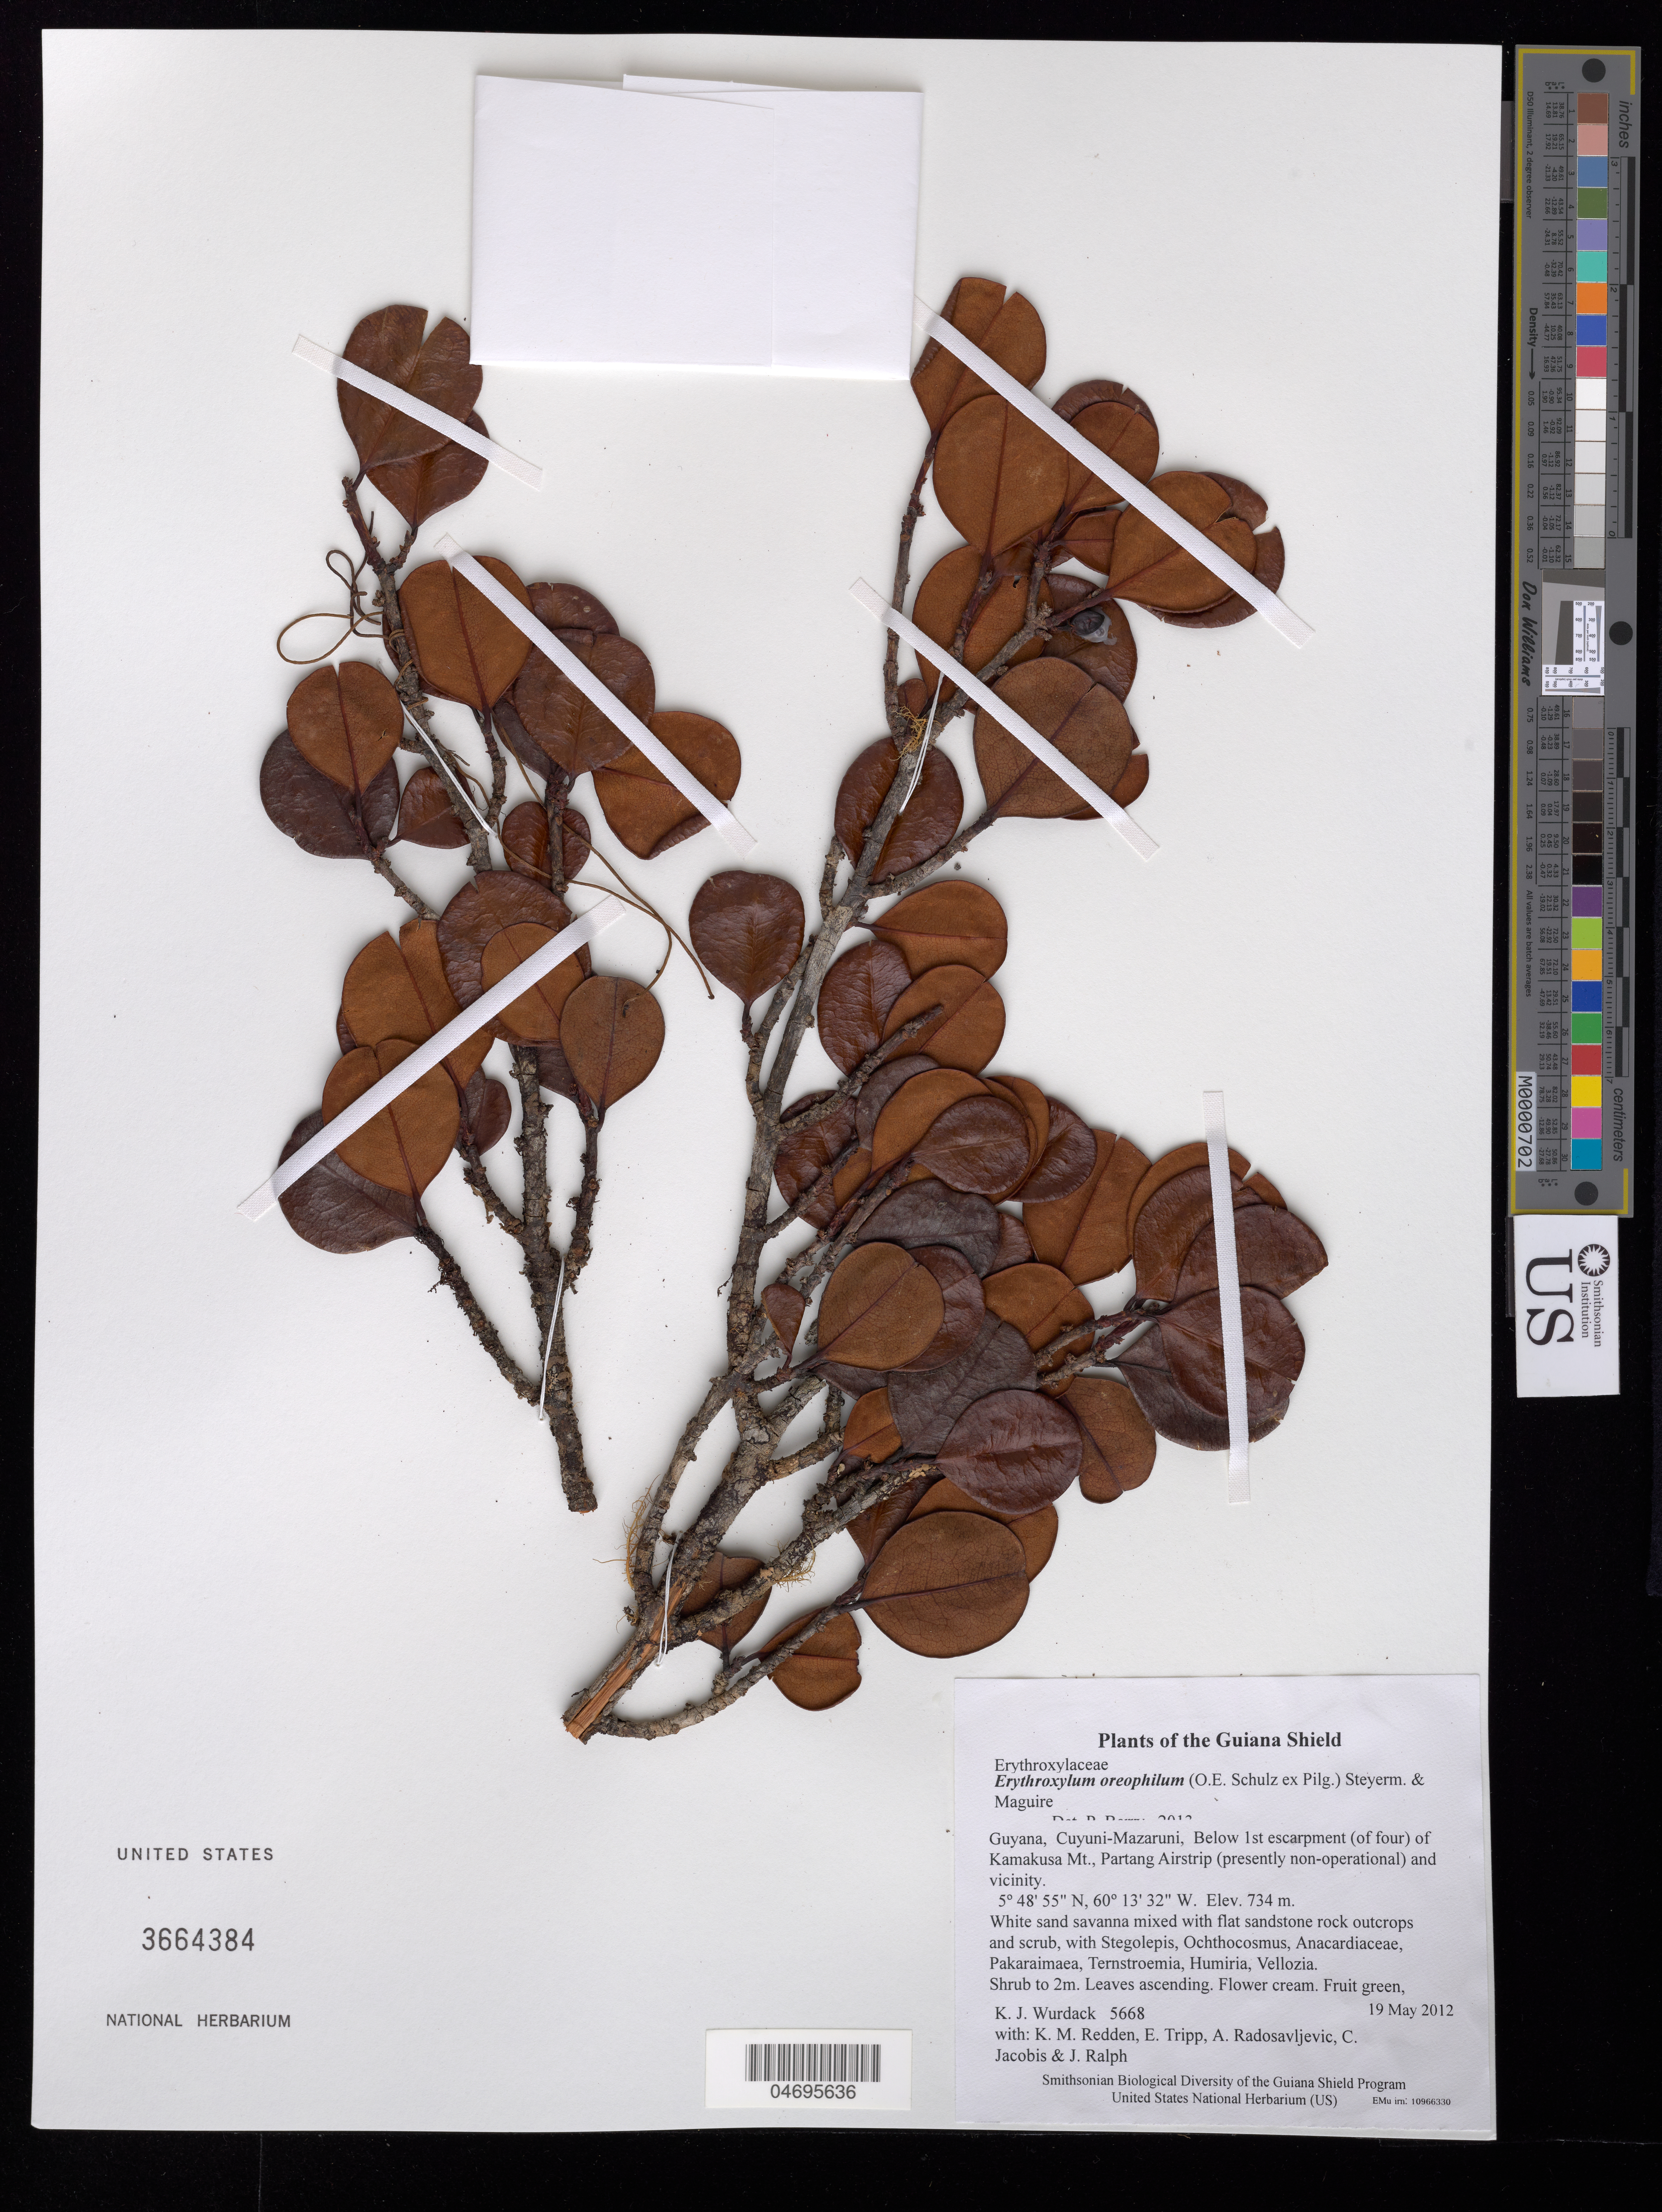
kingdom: Plantae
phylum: Tracheophyta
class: Magnoliopsida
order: Malpighiales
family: Erythroxylaceae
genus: Erythroxylum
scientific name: Erythroxylum oreophilum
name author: (O.E. Schulz ex Pilg.) Steyerm. & Maguire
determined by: Berry, P.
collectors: K. Wurdack, K. M. Redden, E. Tripp, A. Radosavljevic, C. Jacobis & J. Ralph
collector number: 5668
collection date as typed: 19 May 2012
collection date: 2012-05-19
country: Guyana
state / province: Cuyuni-Mazaruni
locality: Below 1st escarpment (of four) of Kamakusa Mt., Partang Airstrip (presently non-operational) and vicinity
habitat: White sand savanna mixed with flat sandstone rock outcrops and scrub, with Stegolepis, Ochthocosmus, Anacardiaceae, Pakaraimaea, Ternstroemia, Humiria, Vellozia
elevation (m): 734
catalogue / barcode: US 3664384